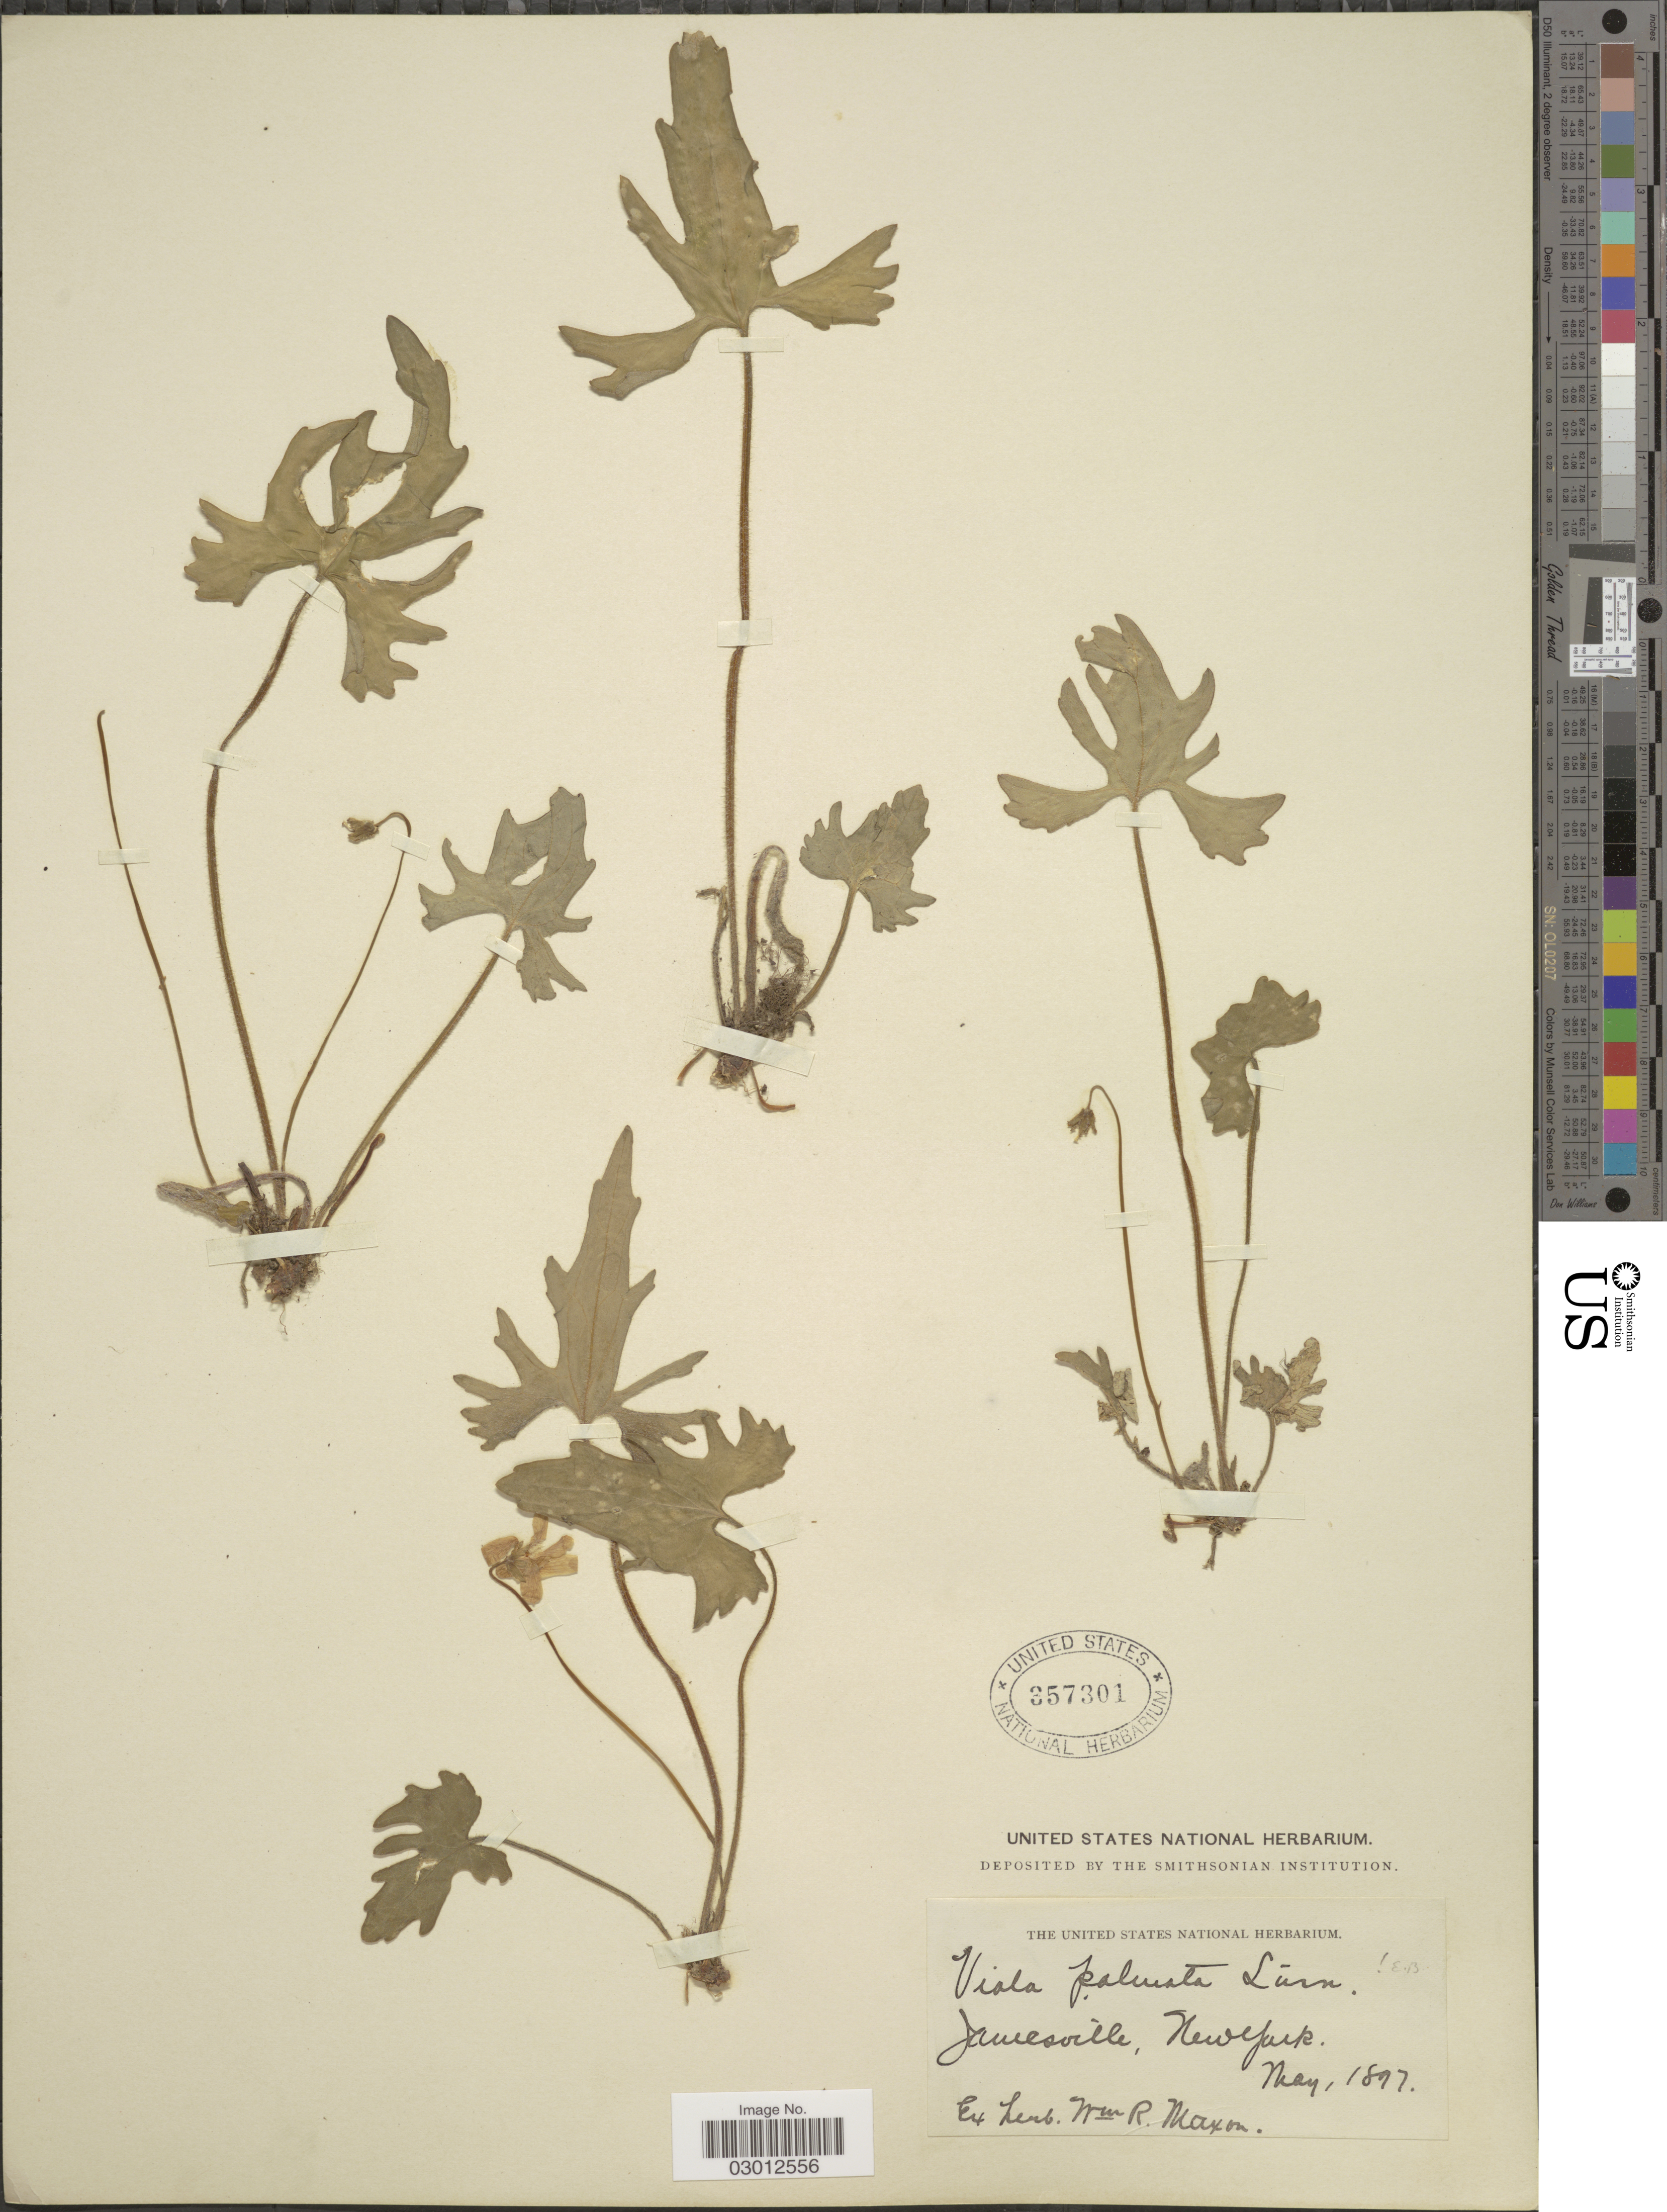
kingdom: Plantae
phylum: Tracheophyta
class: Magnoliopsida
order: Malpighiales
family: Violaceae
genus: Viola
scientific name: Viola palmata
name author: L.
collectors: W. R. Maxon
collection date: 1897-05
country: United States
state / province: New York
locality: Jamesville.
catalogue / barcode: US 357301